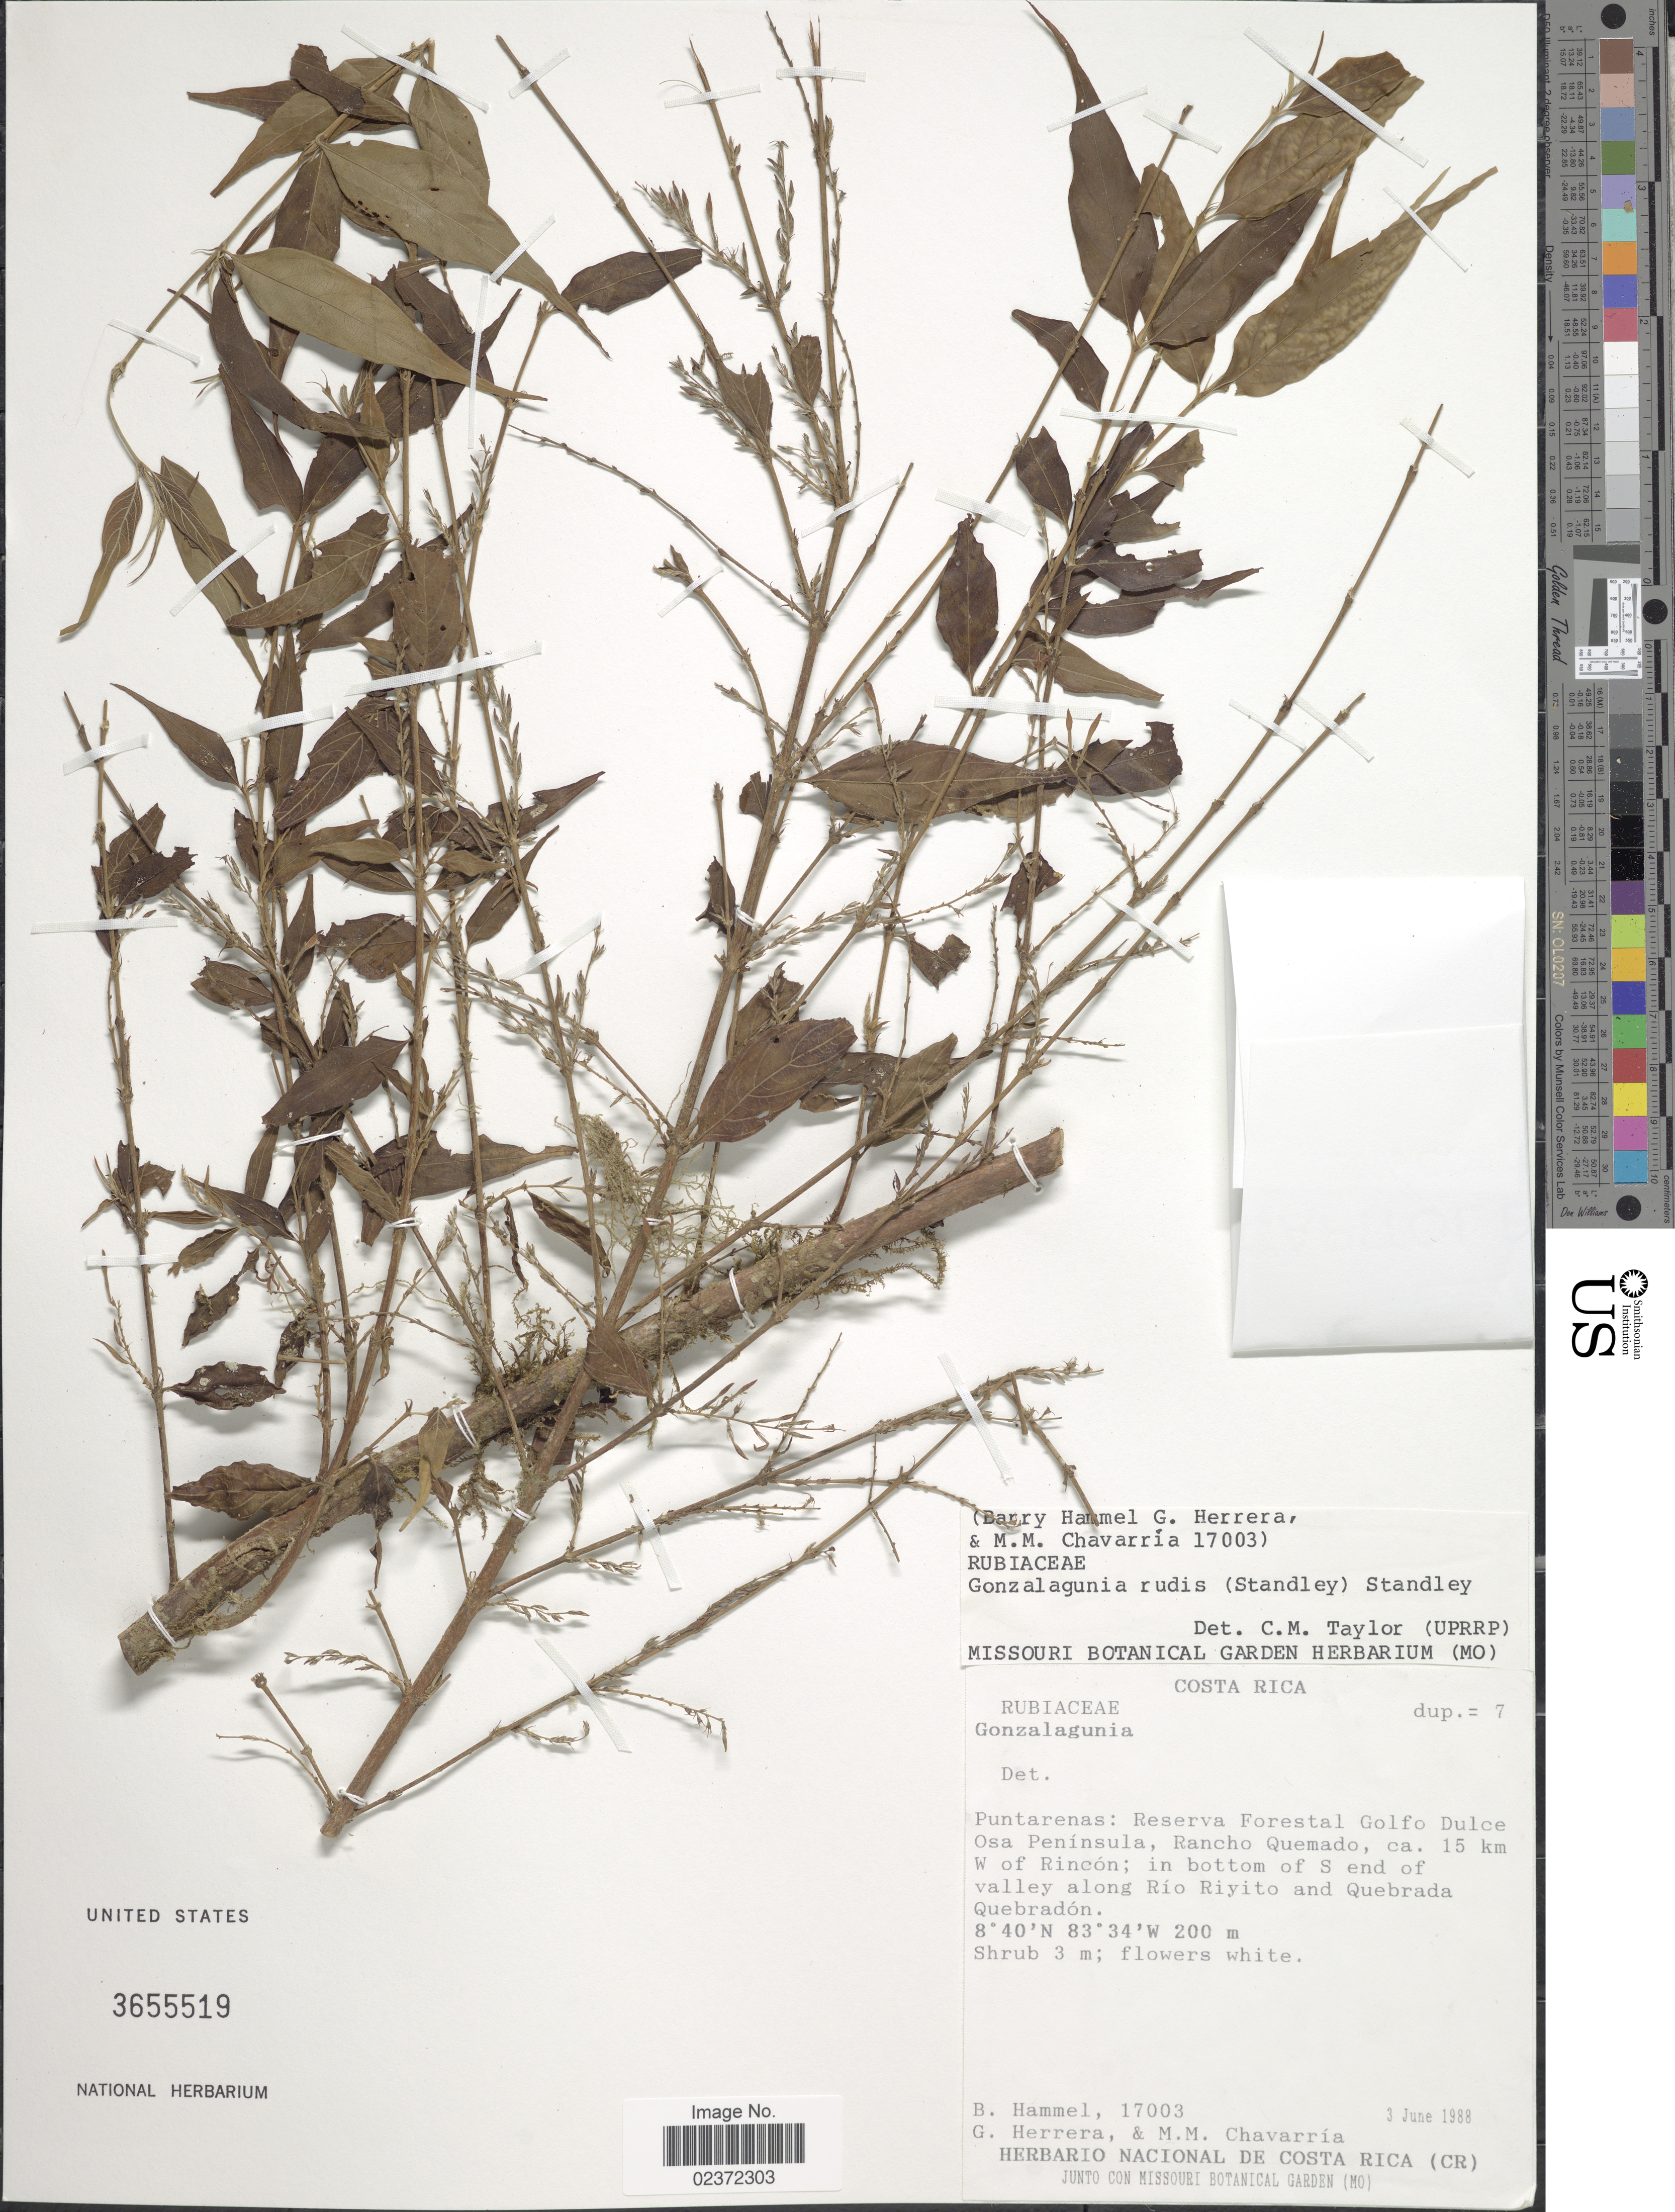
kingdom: Plantae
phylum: Tracheophyta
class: Magnoliopsida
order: Gentianales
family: Rubiaceae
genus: Duggena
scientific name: Duggena rudis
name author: Standl.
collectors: B. Hammel, G. Herrera & M. Chavarría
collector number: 17003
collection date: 1988-06-03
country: Costa Rica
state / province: Puntarenas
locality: Reserva Forestal Golfo Dulce Osa Peninsula, Rancho Quemado, ca. 15 km W of Rincon; in bottom of S end of valley along Rio Riyito and Quebrada Quebradon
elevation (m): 200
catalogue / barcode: US 3655519